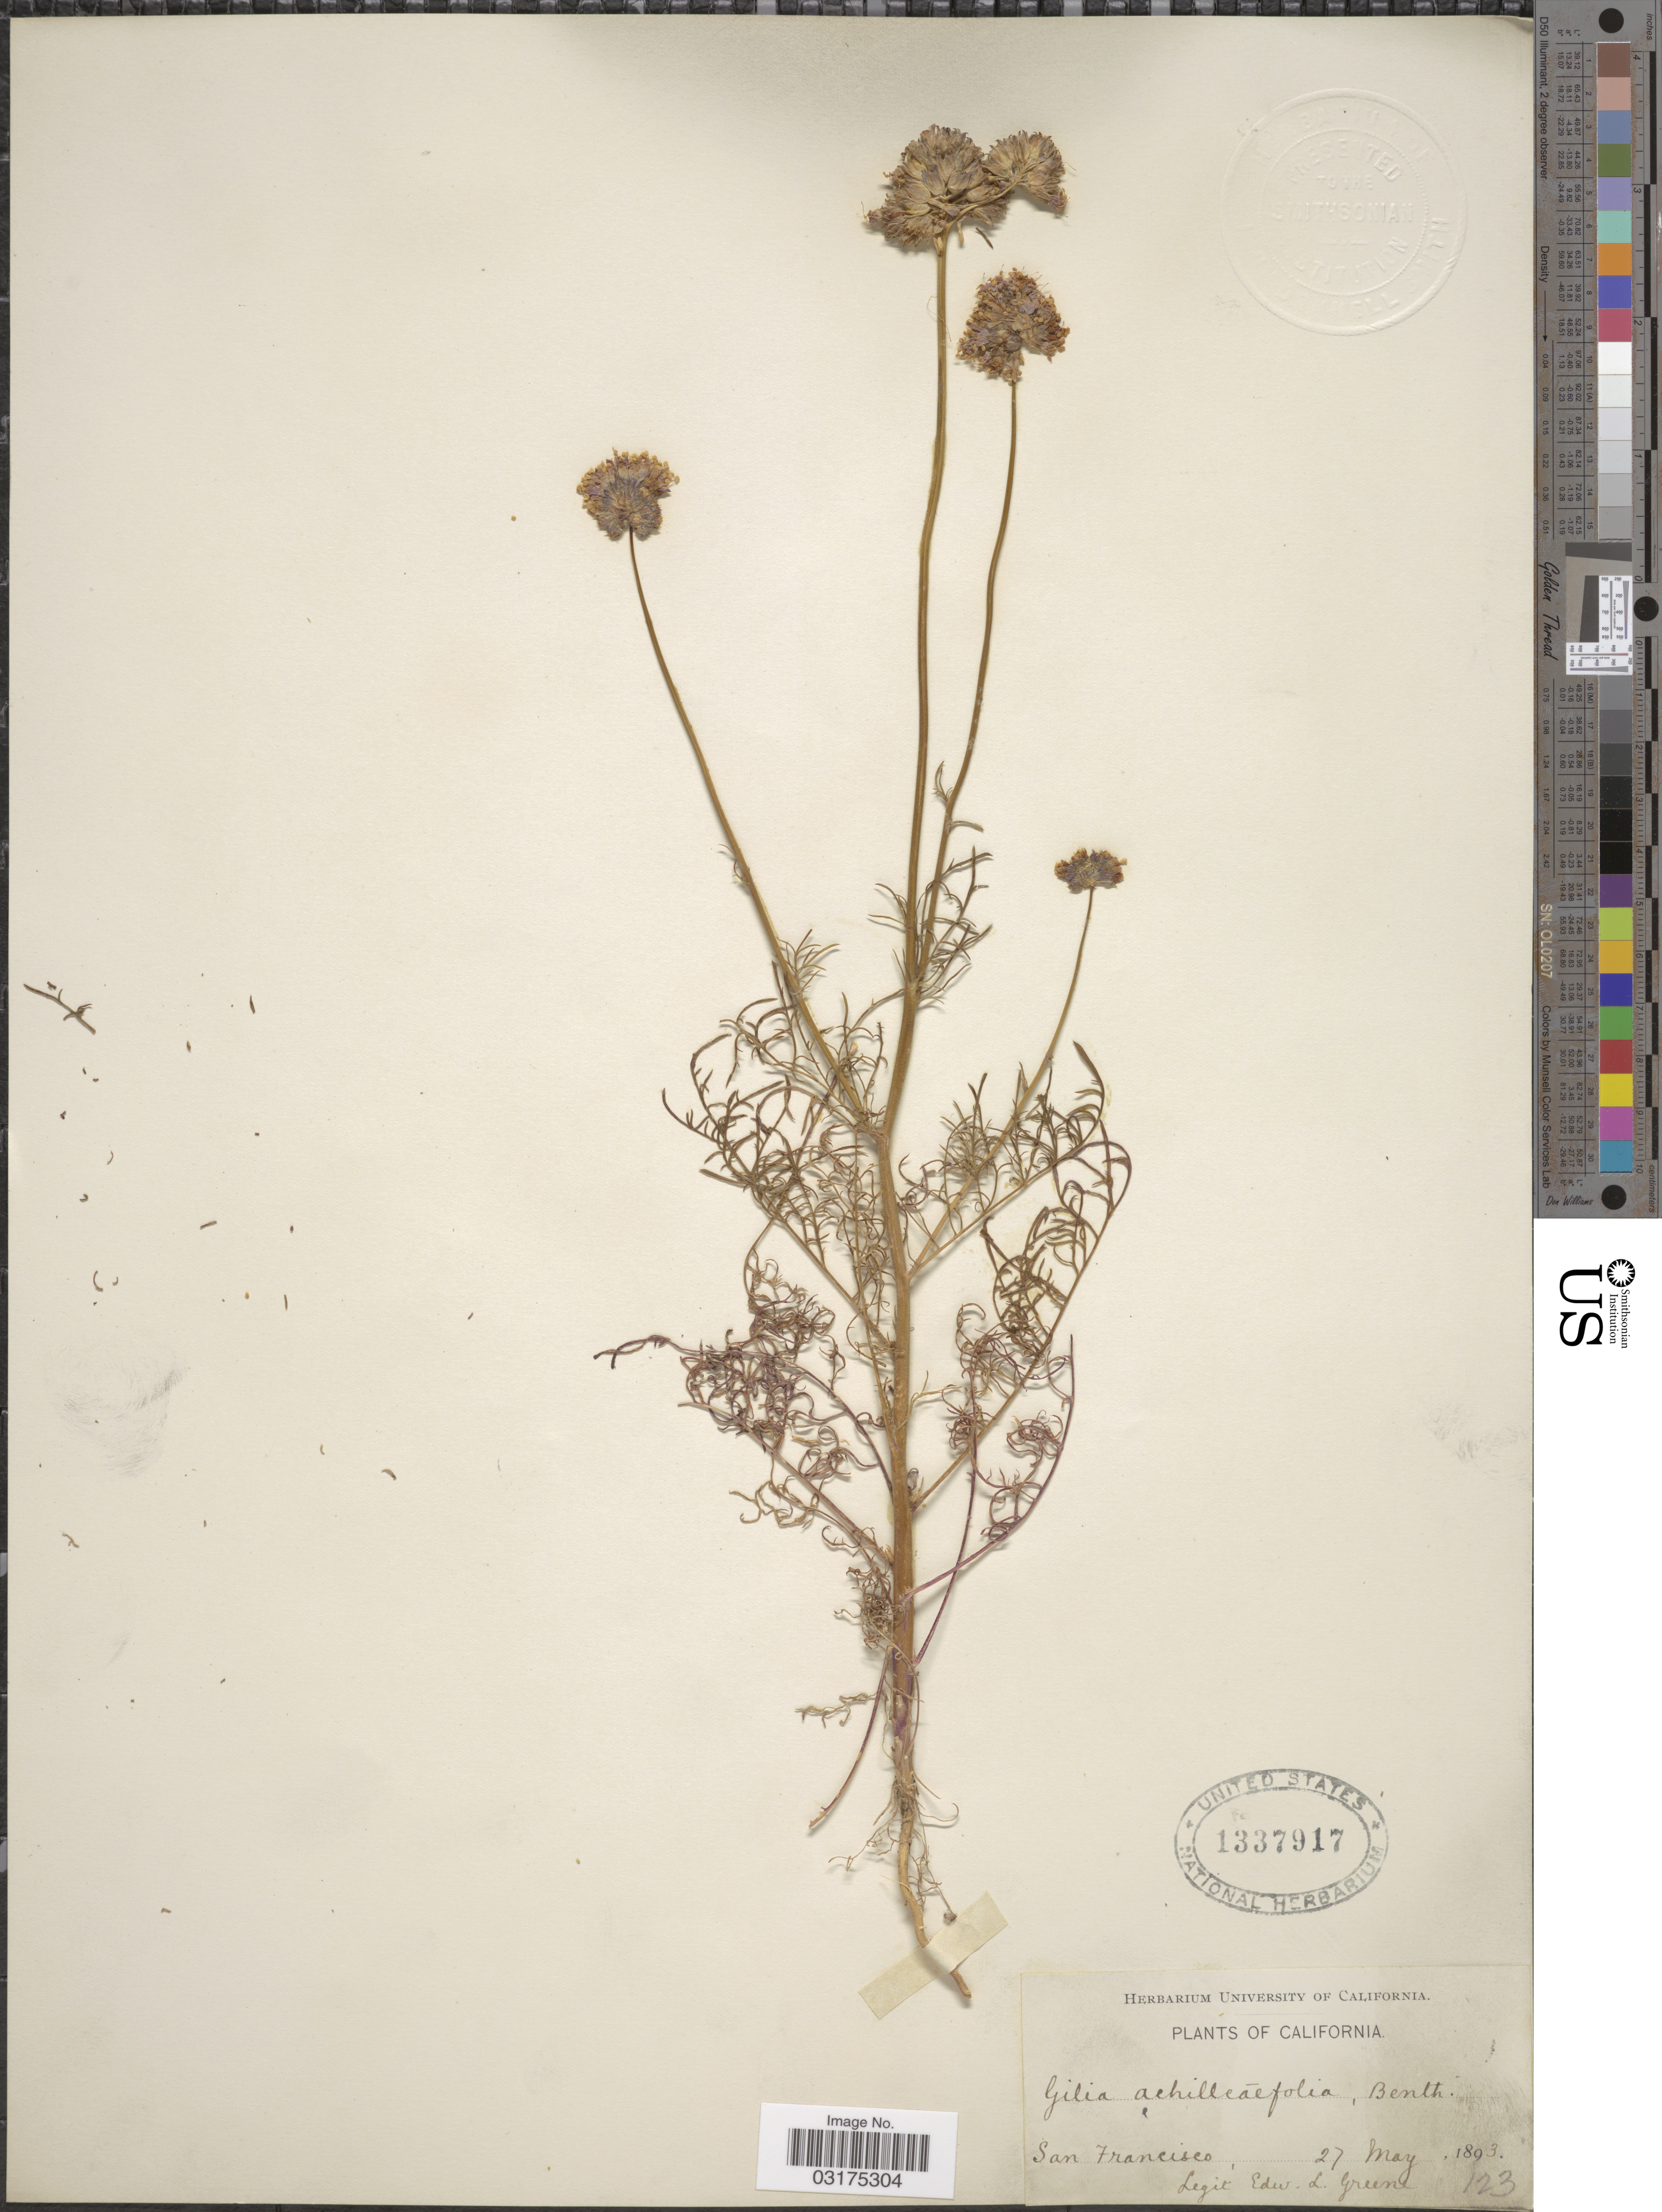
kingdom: Plantae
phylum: Tracheophyta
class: Magnoliopsida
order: Ericales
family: Polemoniaceae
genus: Gilia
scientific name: Gilia capitata subsp. chamissonis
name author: (Greene) V.E. Grant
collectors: E. L. Greene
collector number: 123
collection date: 1893-05-27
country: United States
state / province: California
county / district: San Francisco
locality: San Francisco.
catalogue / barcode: US 1337917